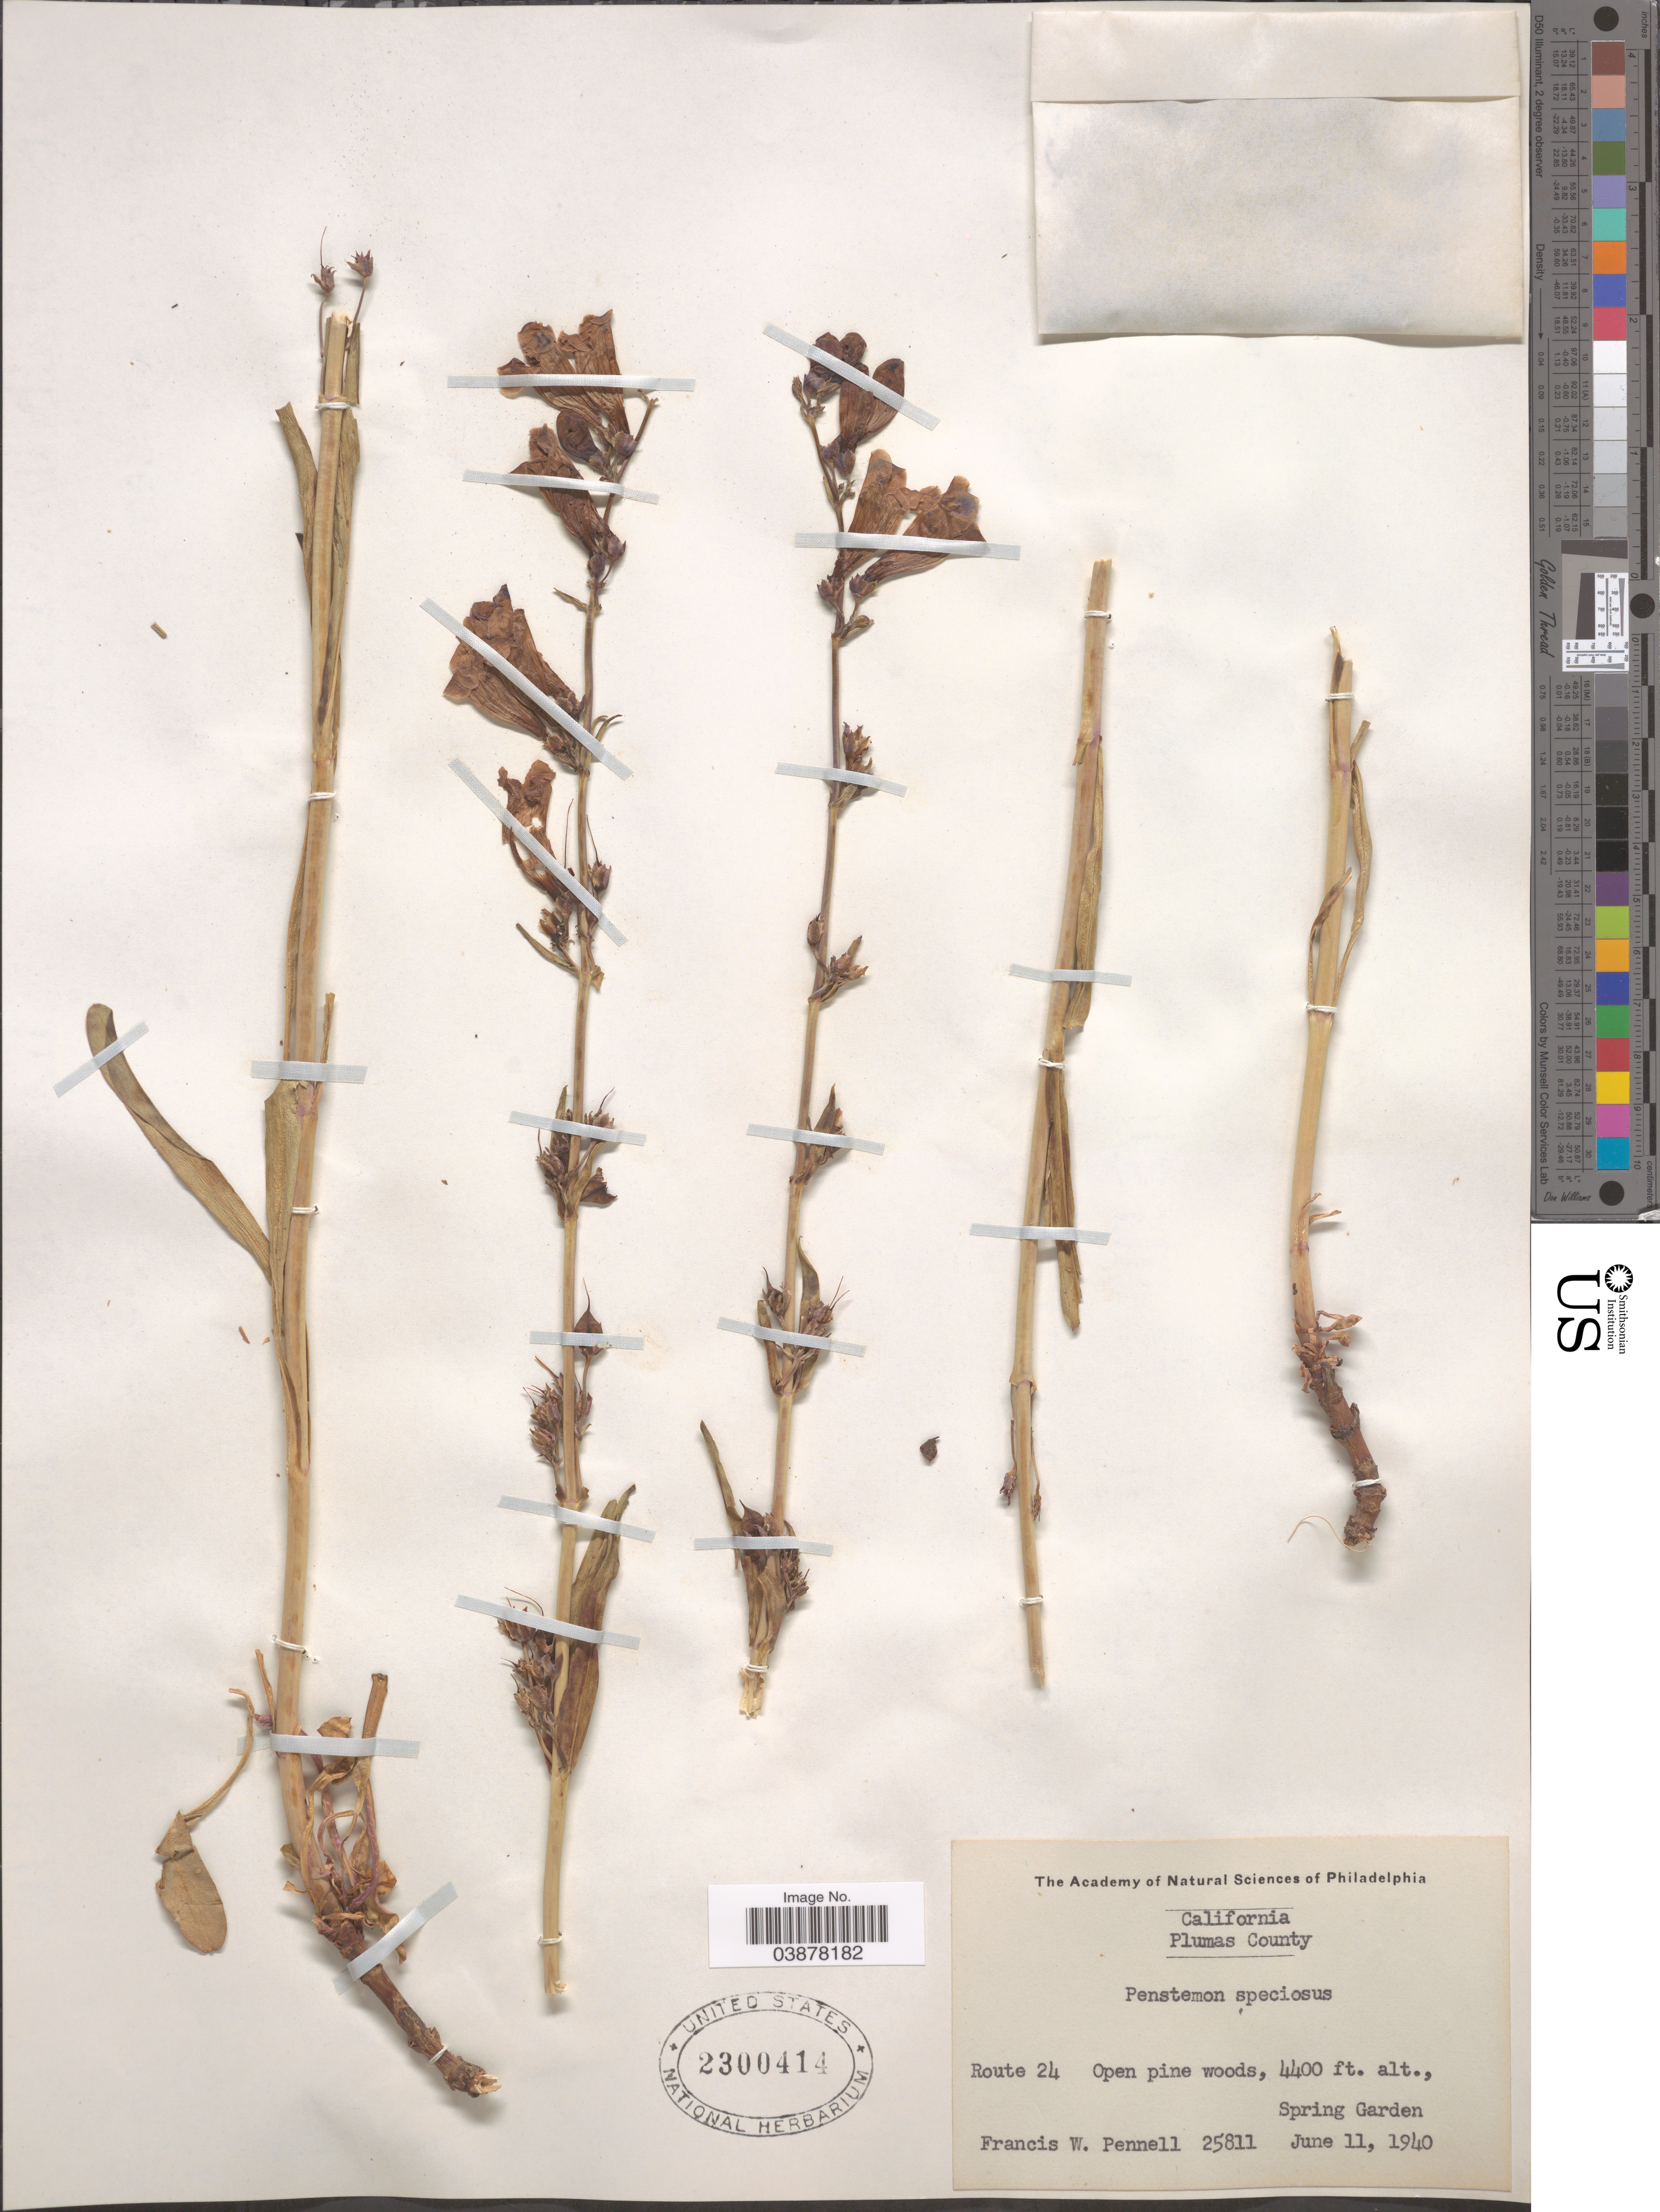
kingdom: Plantae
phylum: Tracheophyta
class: Magnoliopsida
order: Lamiales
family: Plantaginaceae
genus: Penstemon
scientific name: Penstemon speciosus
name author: Douglas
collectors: F. W. Pennell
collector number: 25811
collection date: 1940-06-11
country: United States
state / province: California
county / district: Plumas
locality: Plumas County. Route 24, Spring Garden.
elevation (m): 1341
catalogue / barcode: US 2300414